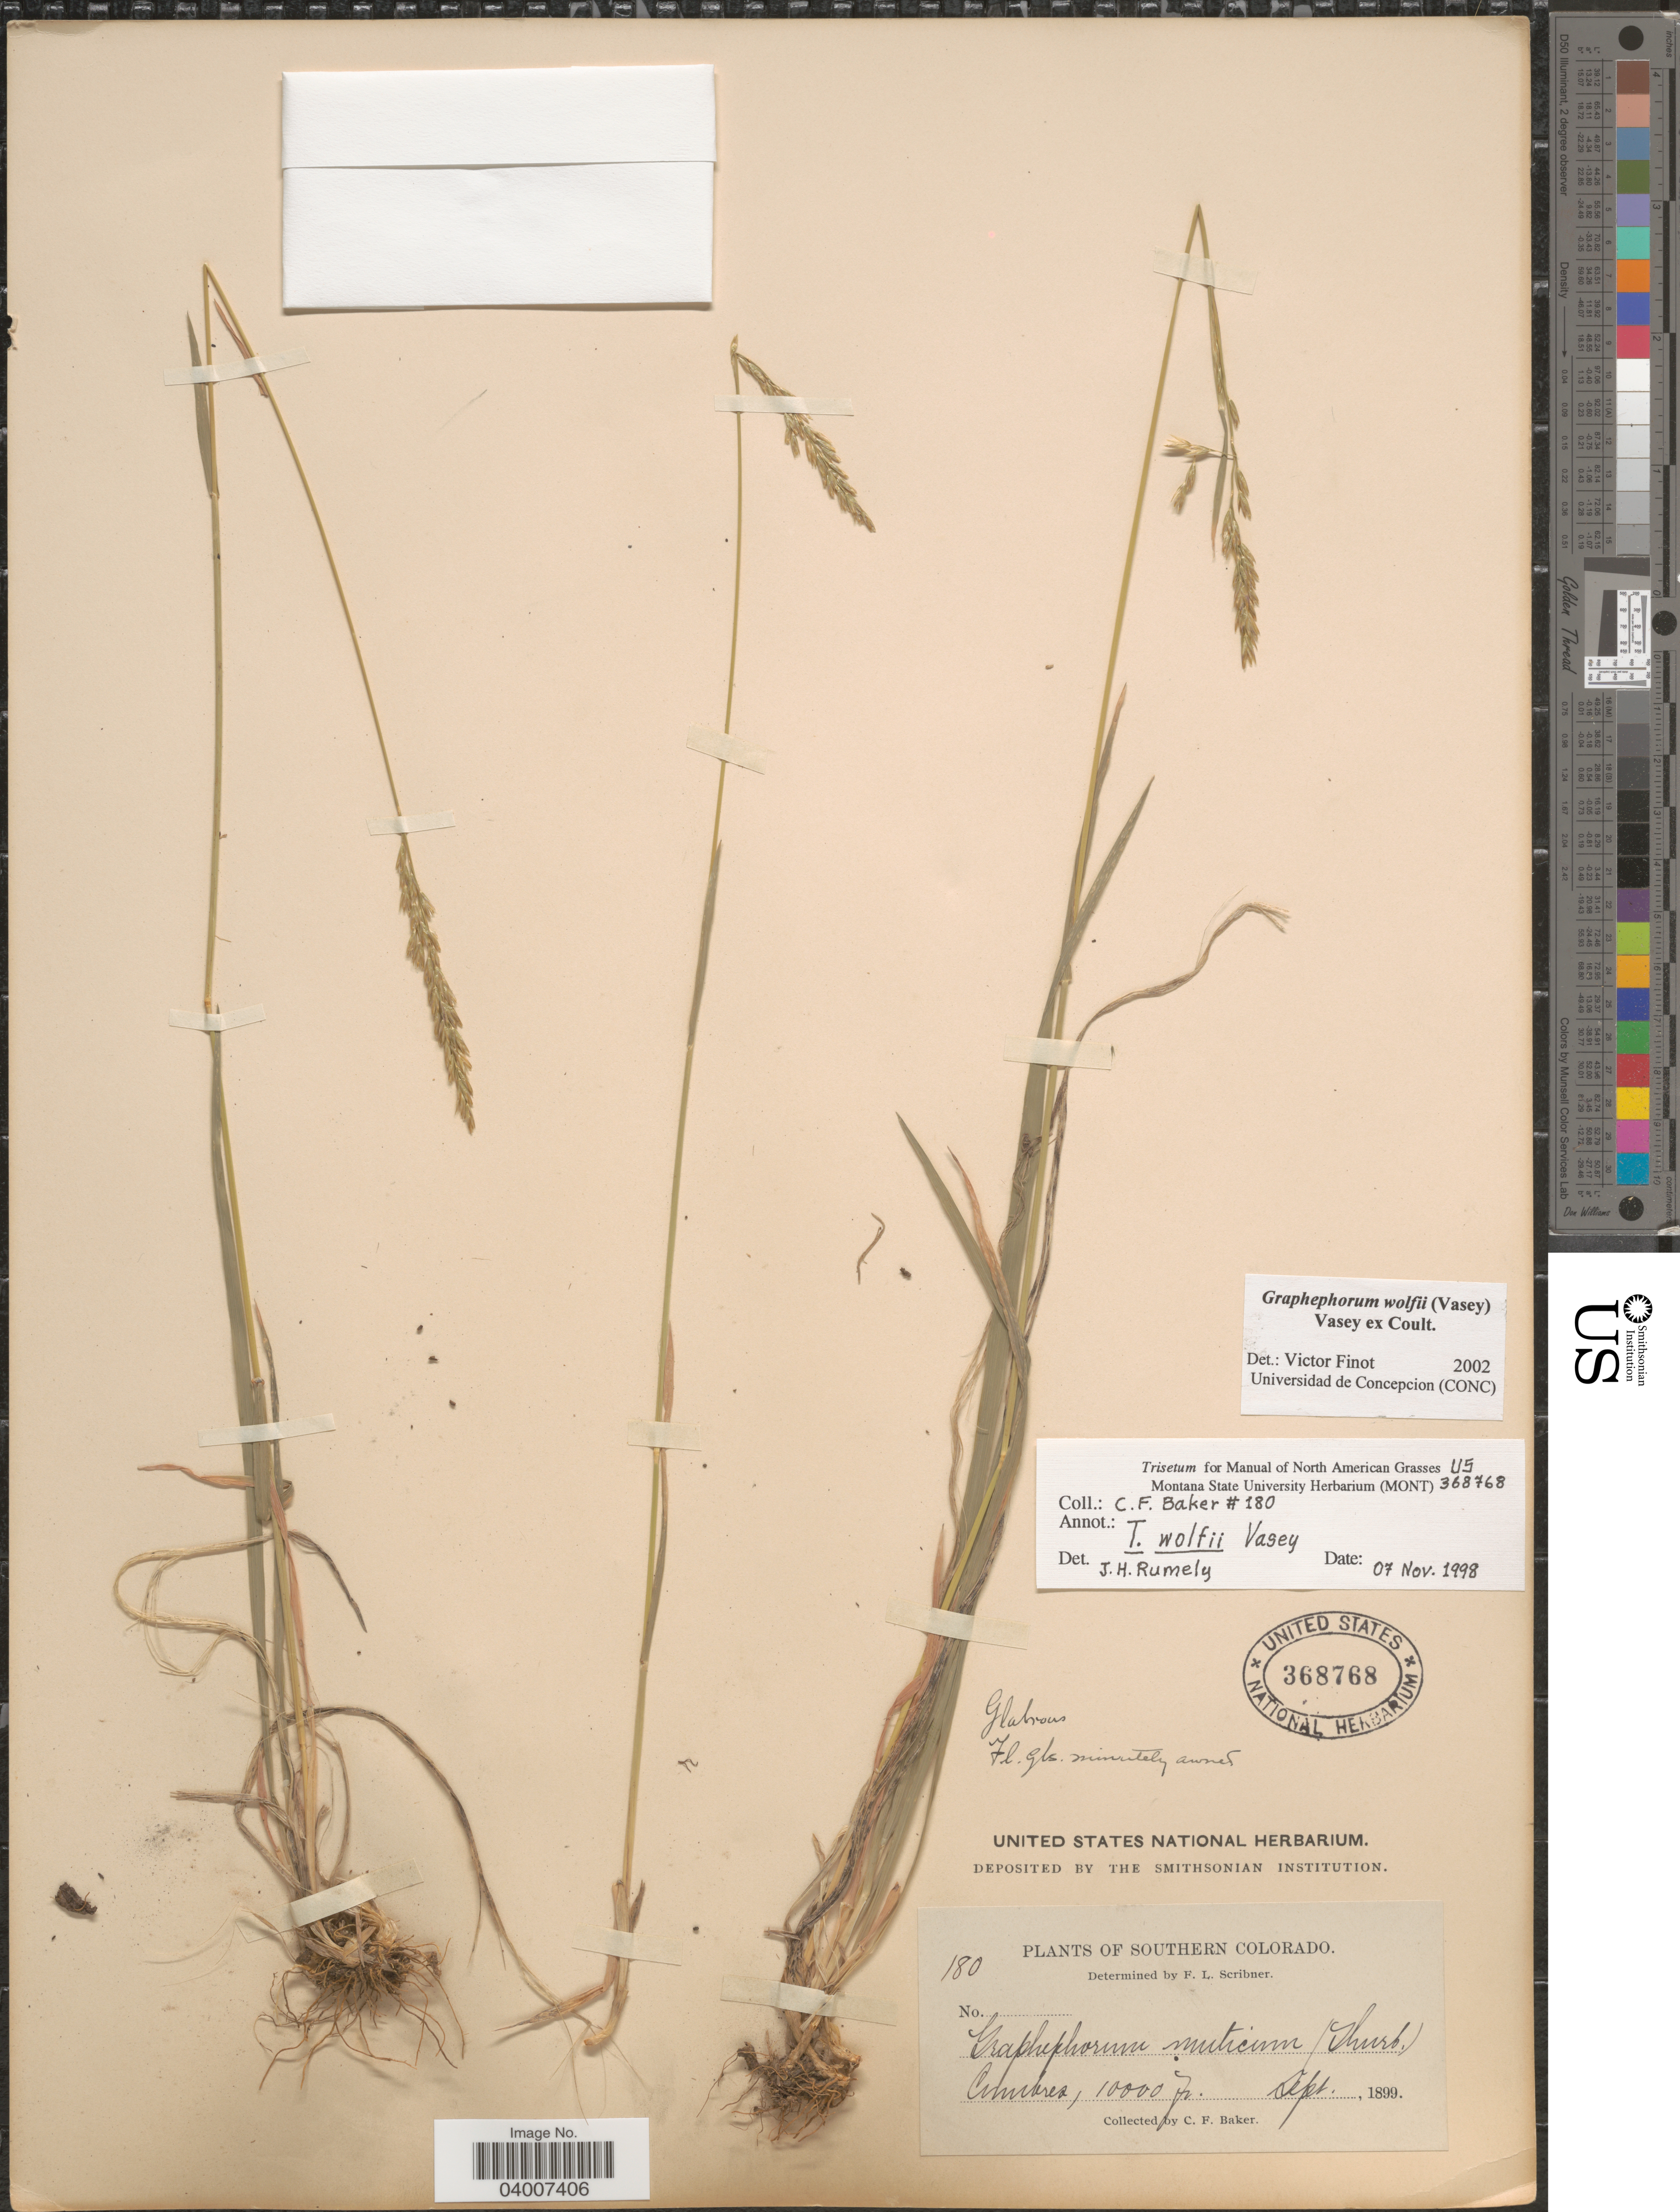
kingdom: Plantae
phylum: Tracheophyta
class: Liliopsida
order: Poales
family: Poaceae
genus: Graphephorum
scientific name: Graphephorum wolfii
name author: (E. Fourn.) Vasey ex Coult.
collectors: C. F. Baker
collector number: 180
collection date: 1899-09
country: United States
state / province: Colorado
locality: Southern Colorado. Cumbres.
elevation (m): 3048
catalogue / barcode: US 368768